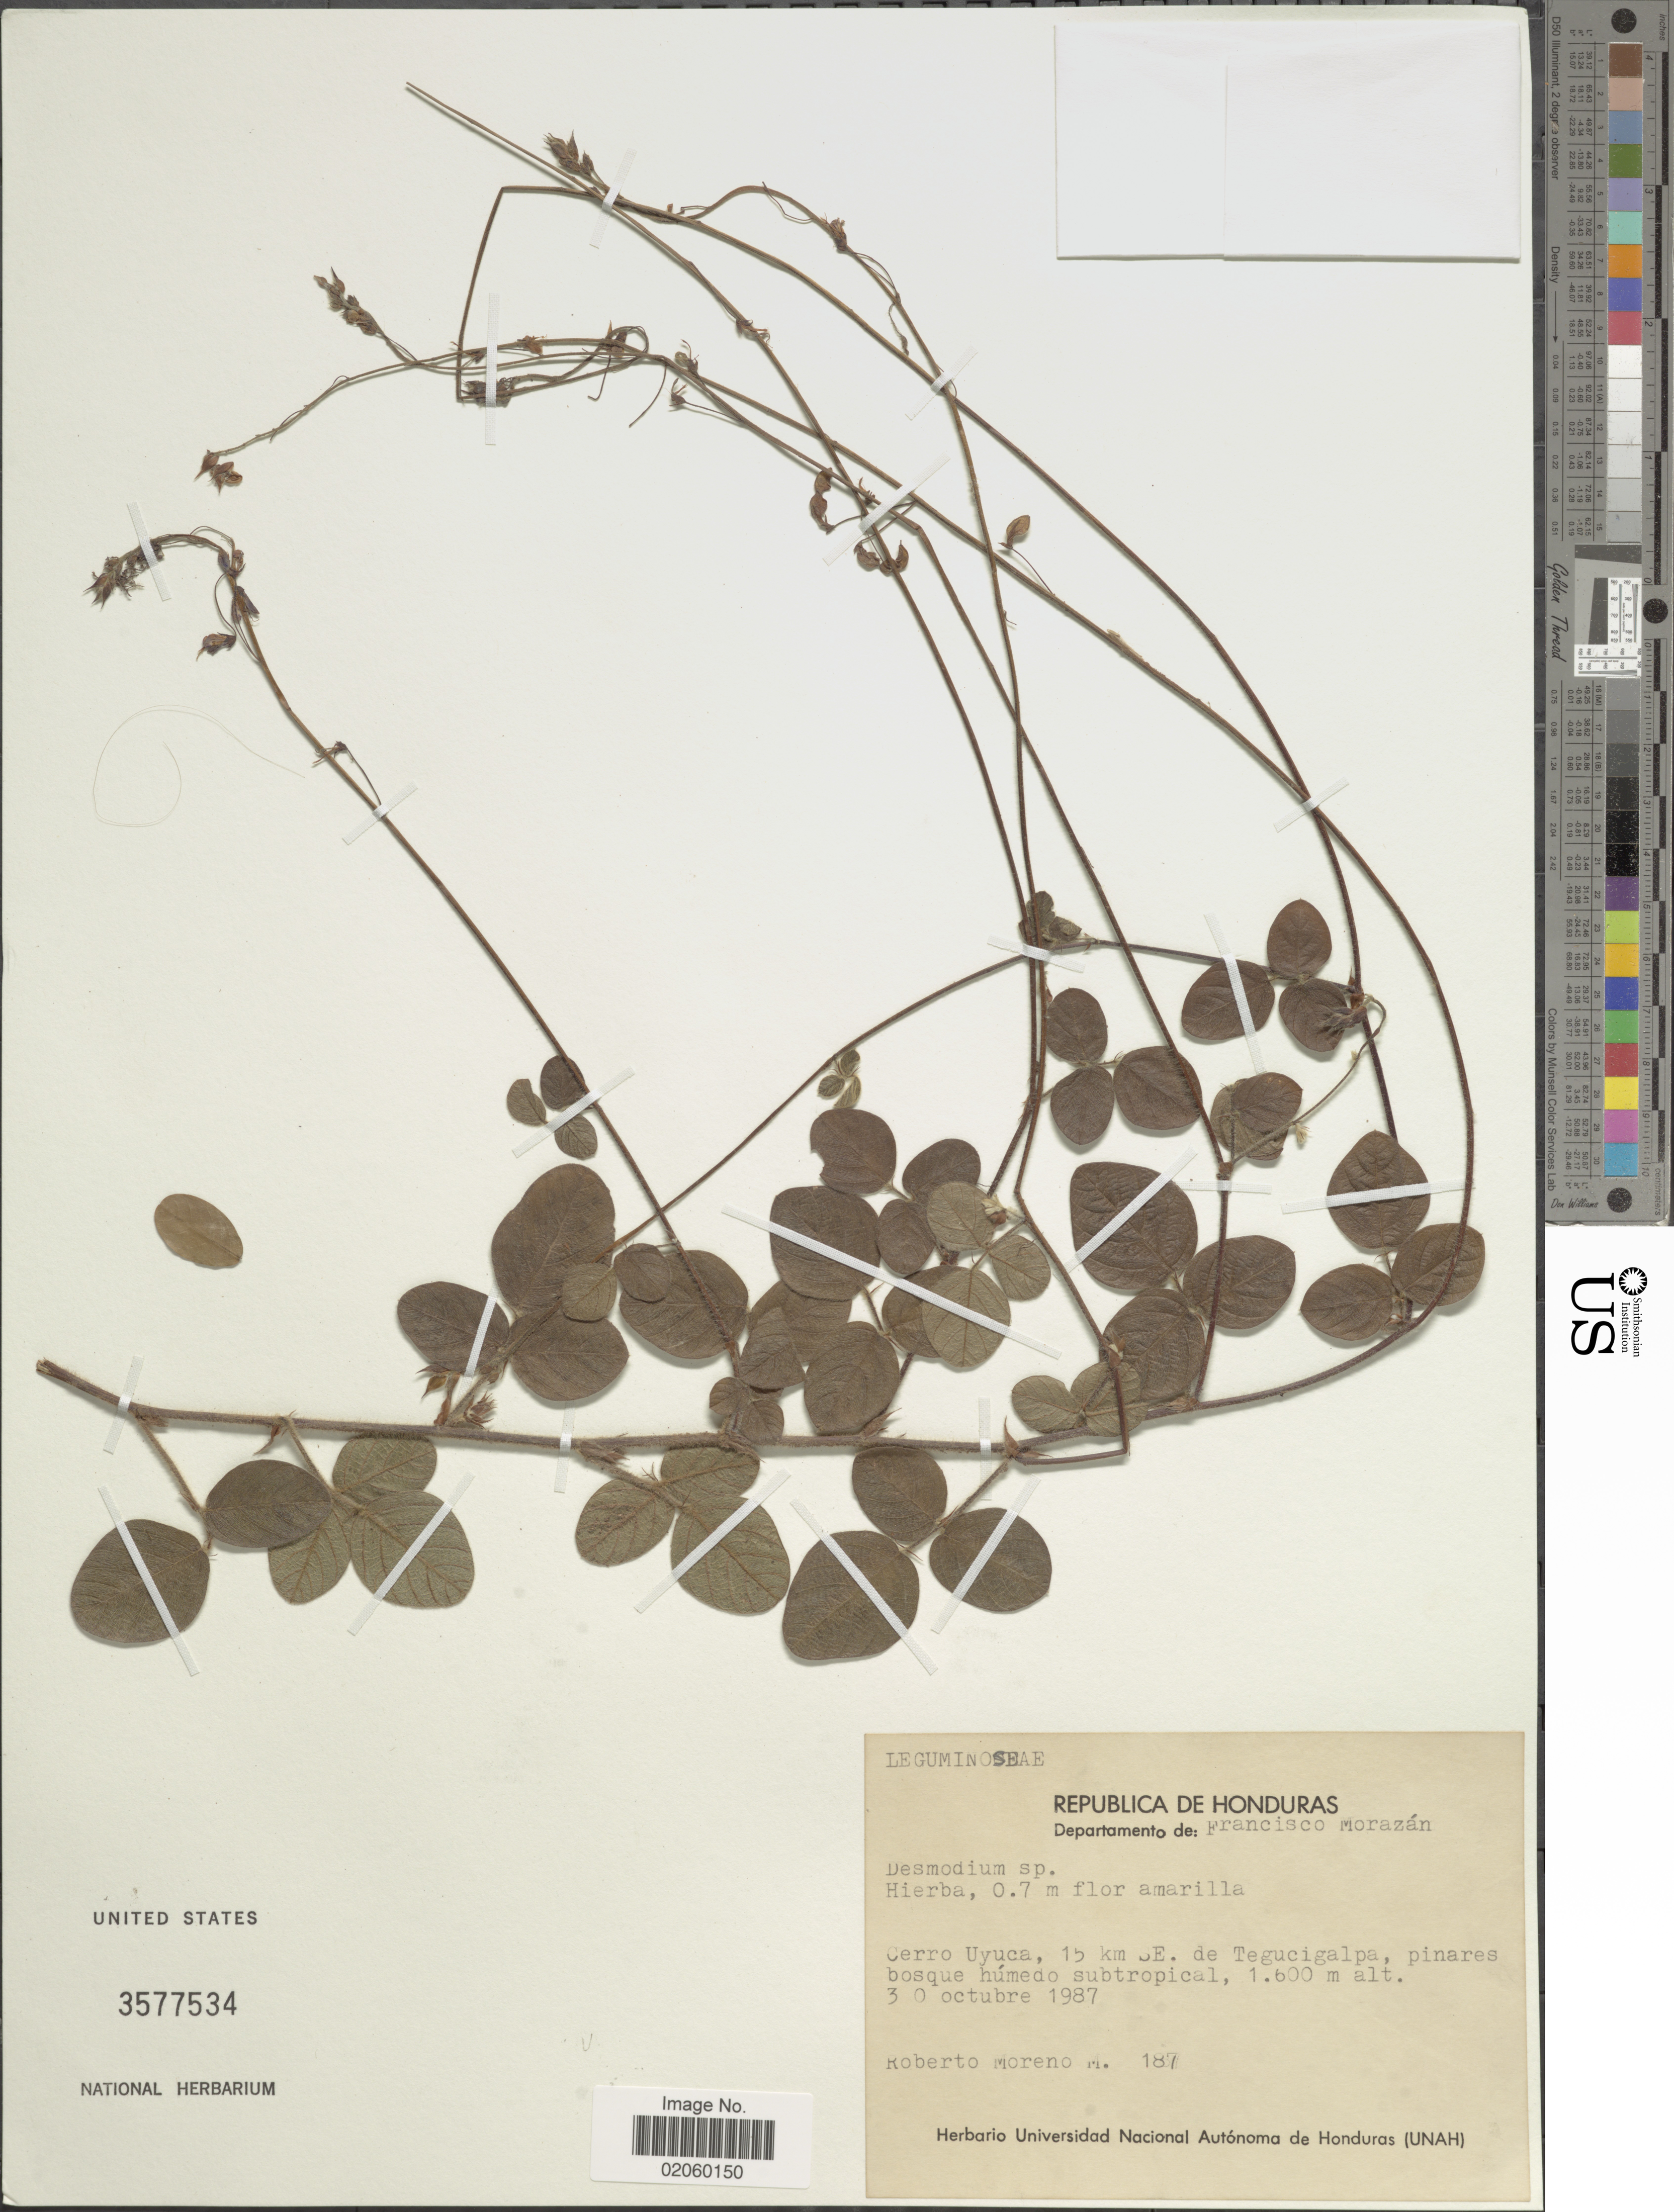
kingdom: Plantae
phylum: Tracheophyta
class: Magnoliopsida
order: Fabales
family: Fabaceae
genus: Desmodium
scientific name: Desmodium sp.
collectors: R. Moreno M.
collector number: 187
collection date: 1987-10-30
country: Honduras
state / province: Fco. Morazán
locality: Cerro Uyuca, 15 km SE. de Tegucigalpa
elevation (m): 1600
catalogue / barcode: US 3577534